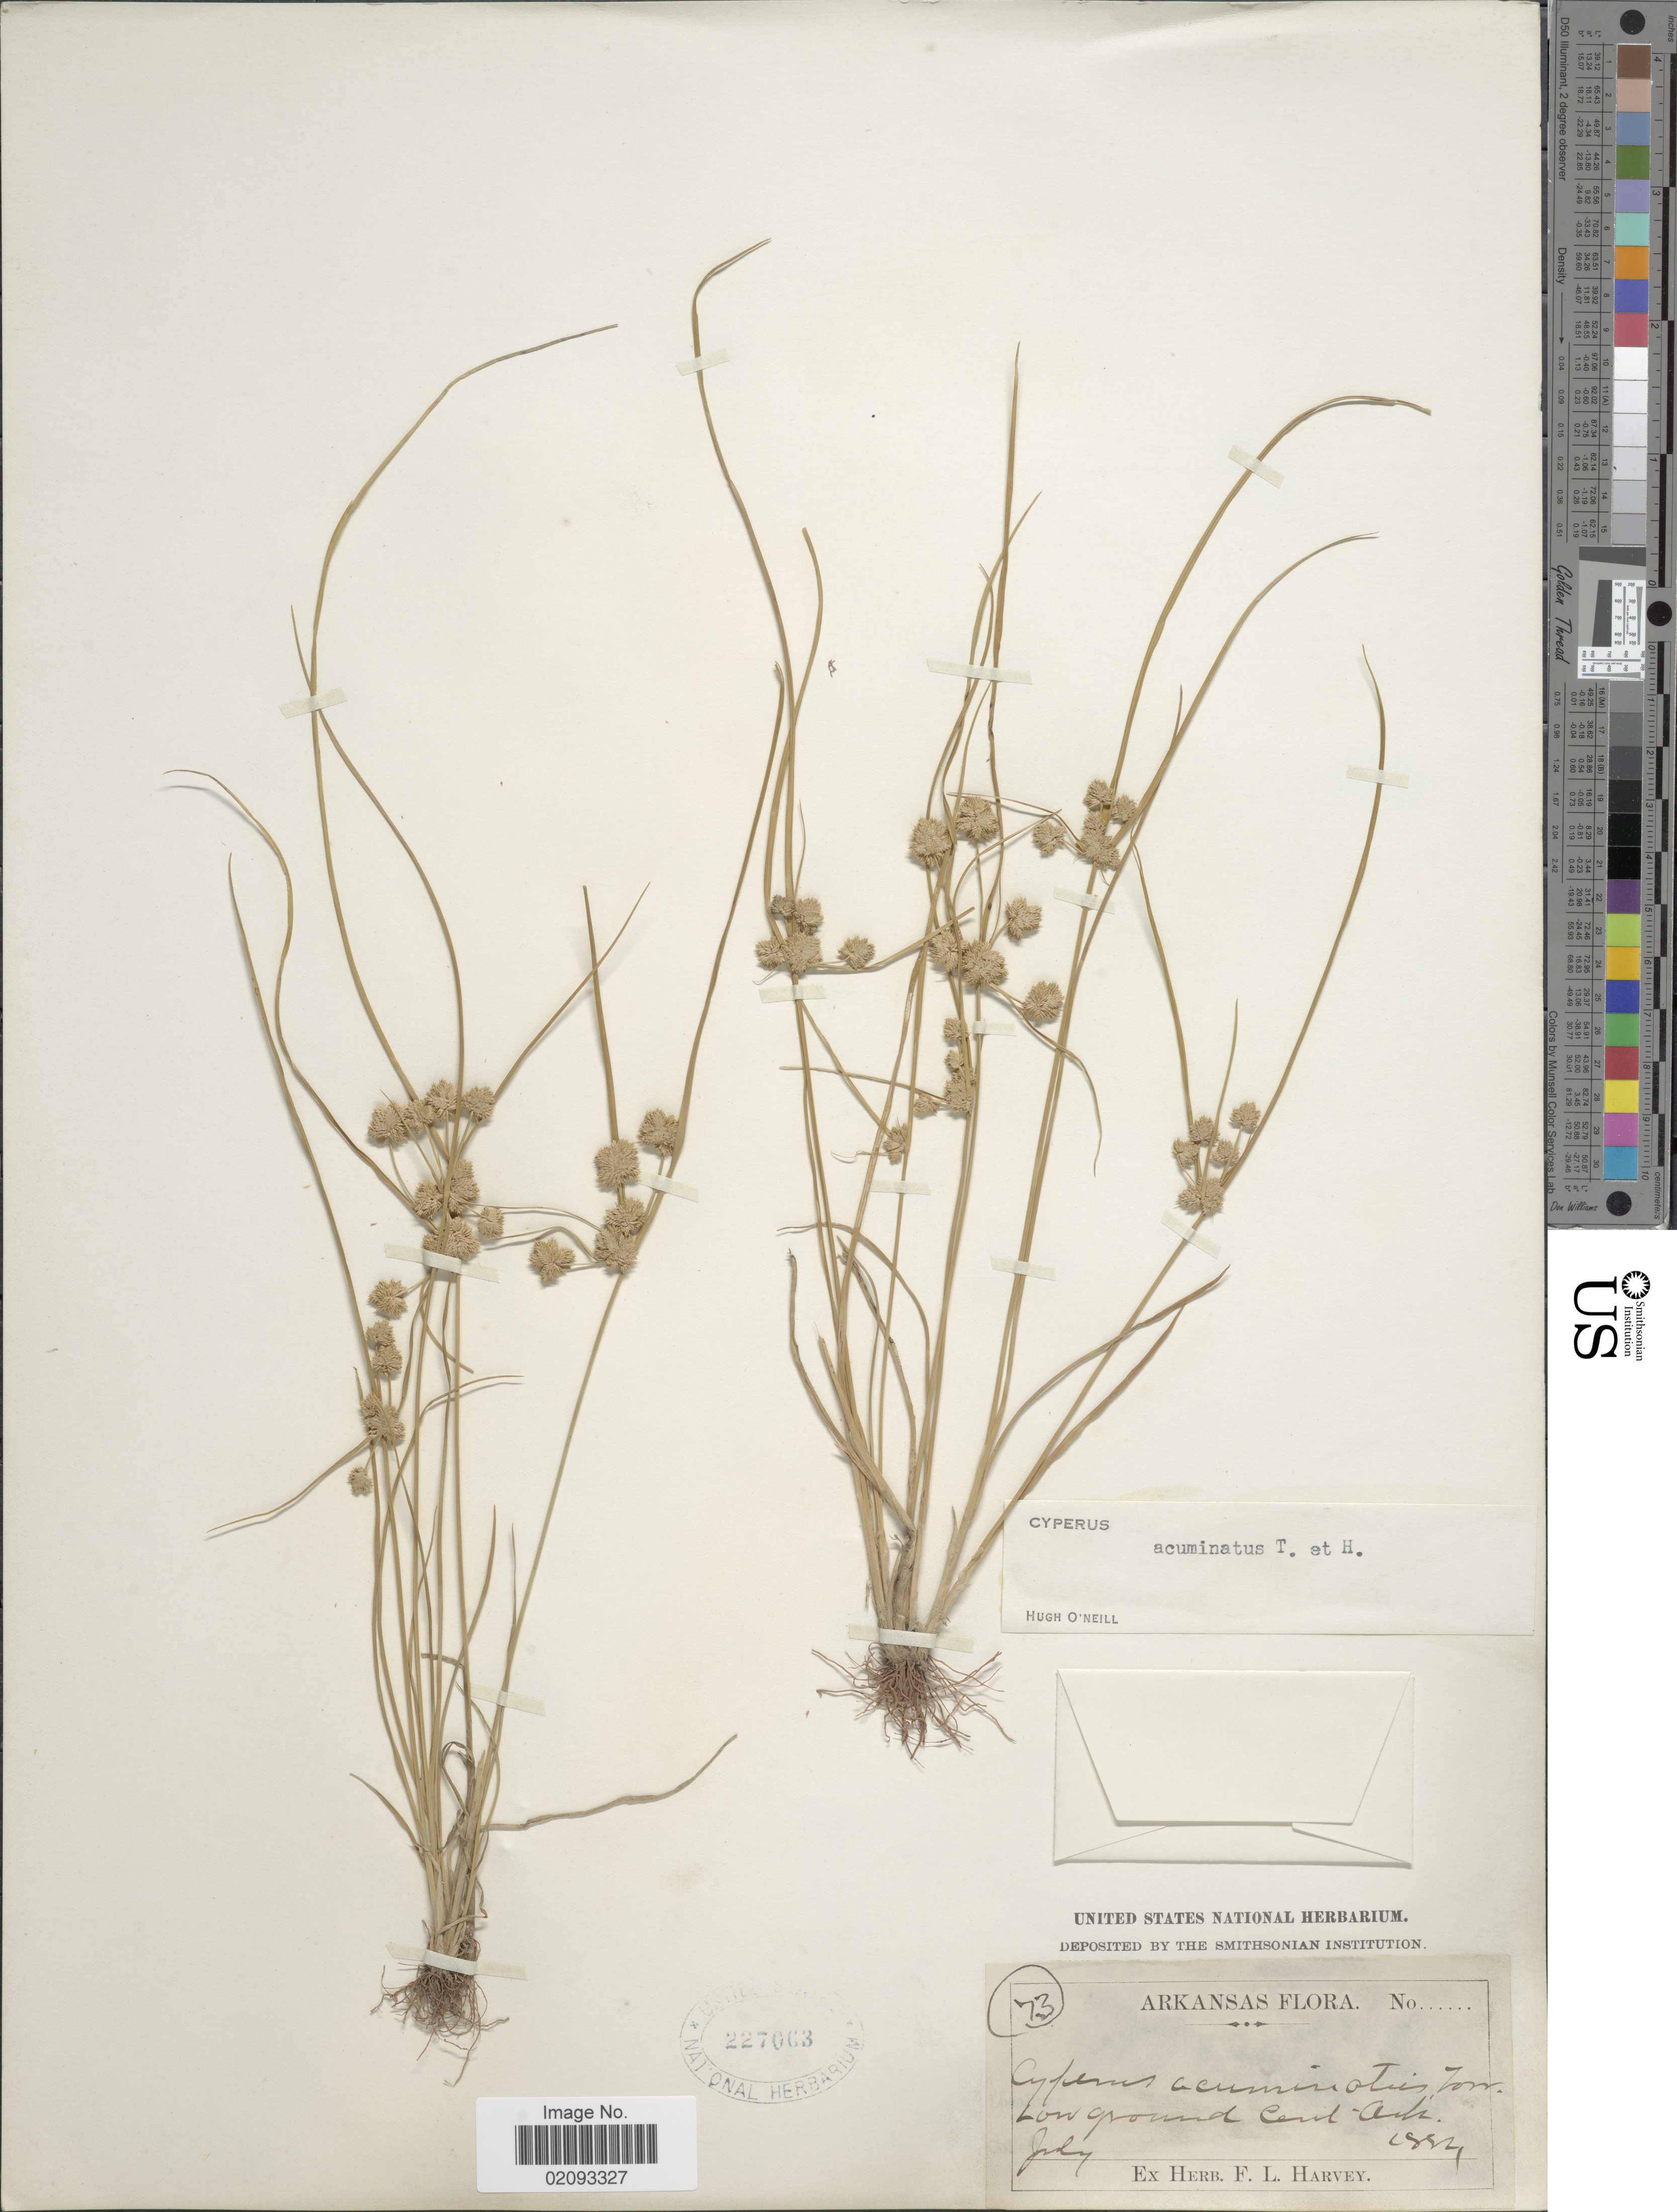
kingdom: Plantae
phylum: Tracheophyta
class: Liliopsida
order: Poales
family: Cyperaceae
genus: Cyperus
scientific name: Cyperus acuminatus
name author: Torr. & Hook.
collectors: ex herb. F. L. Harvey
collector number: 73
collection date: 1884-07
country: United States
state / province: Arkansas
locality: Cent. Ark.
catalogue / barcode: US 227063